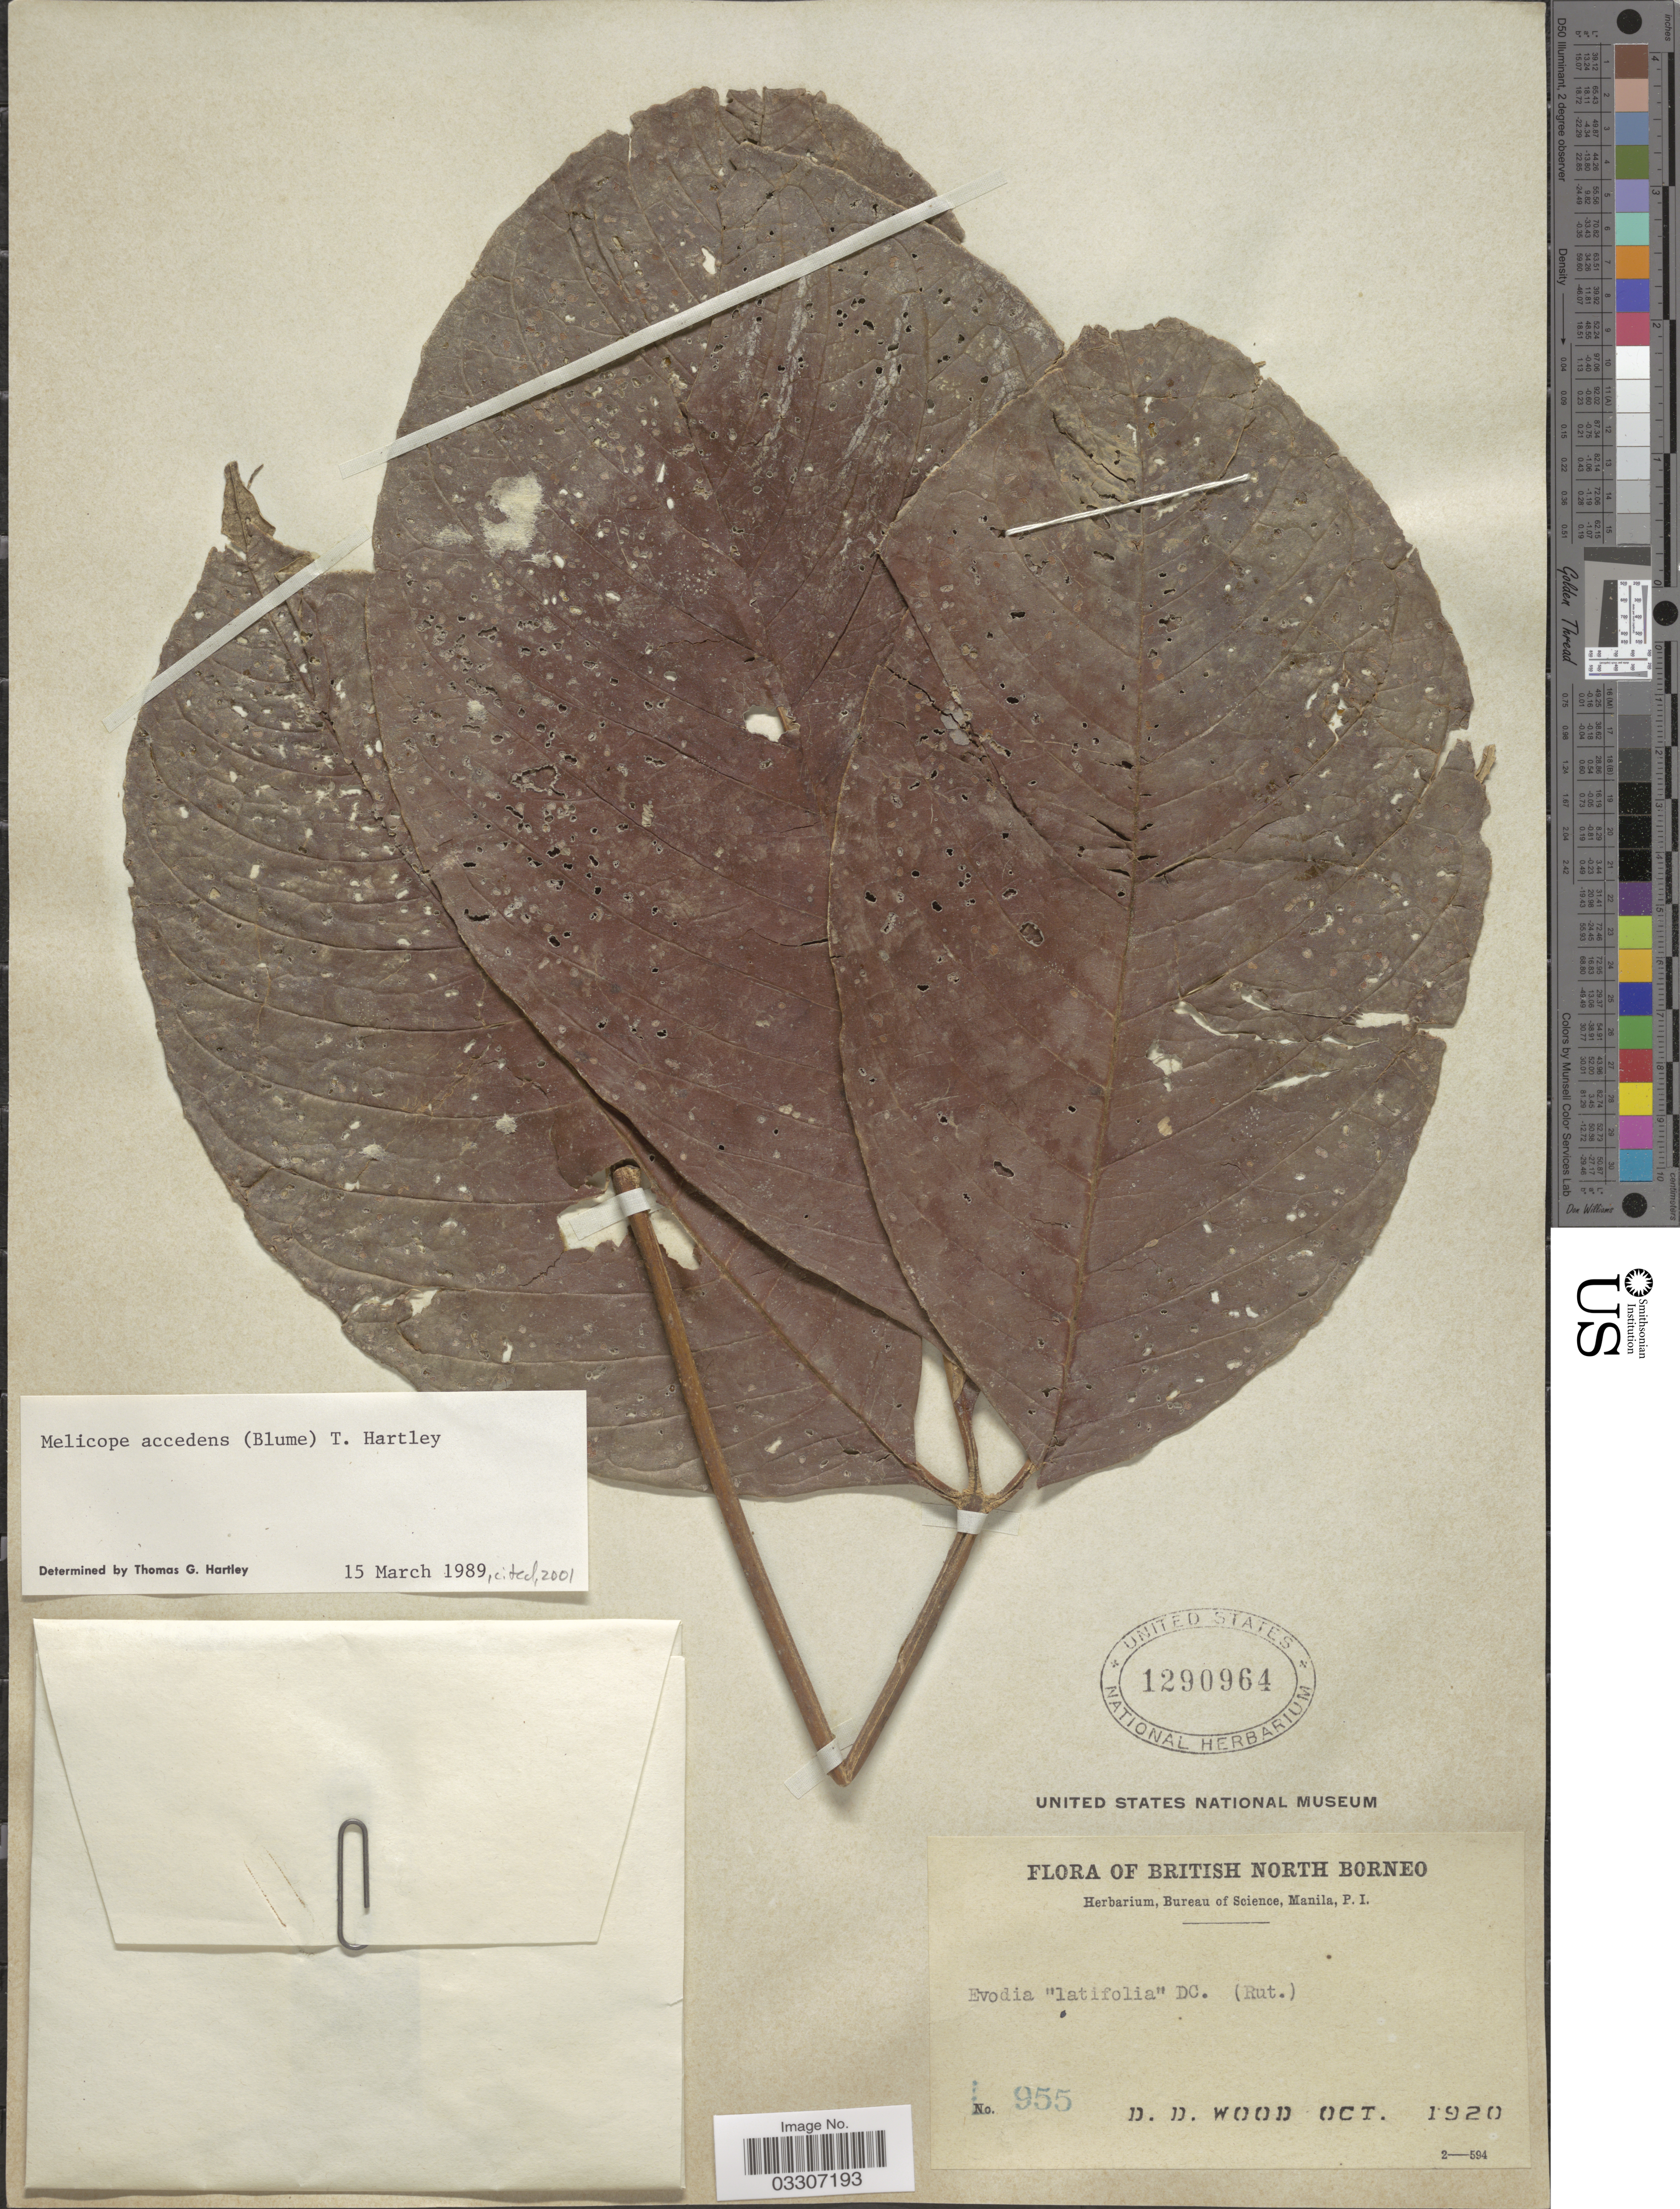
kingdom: Plantae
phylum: Tracheophyta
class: Magnoliopsida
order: Sapindales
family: Rutaceae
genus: Melicope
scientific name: Melicope accedens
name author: (Blume) T.G. Hartley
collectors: D. Wood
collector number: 4955*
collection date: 1920-10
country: Malaysia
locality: British North Borneo.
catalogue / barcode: US 1290964